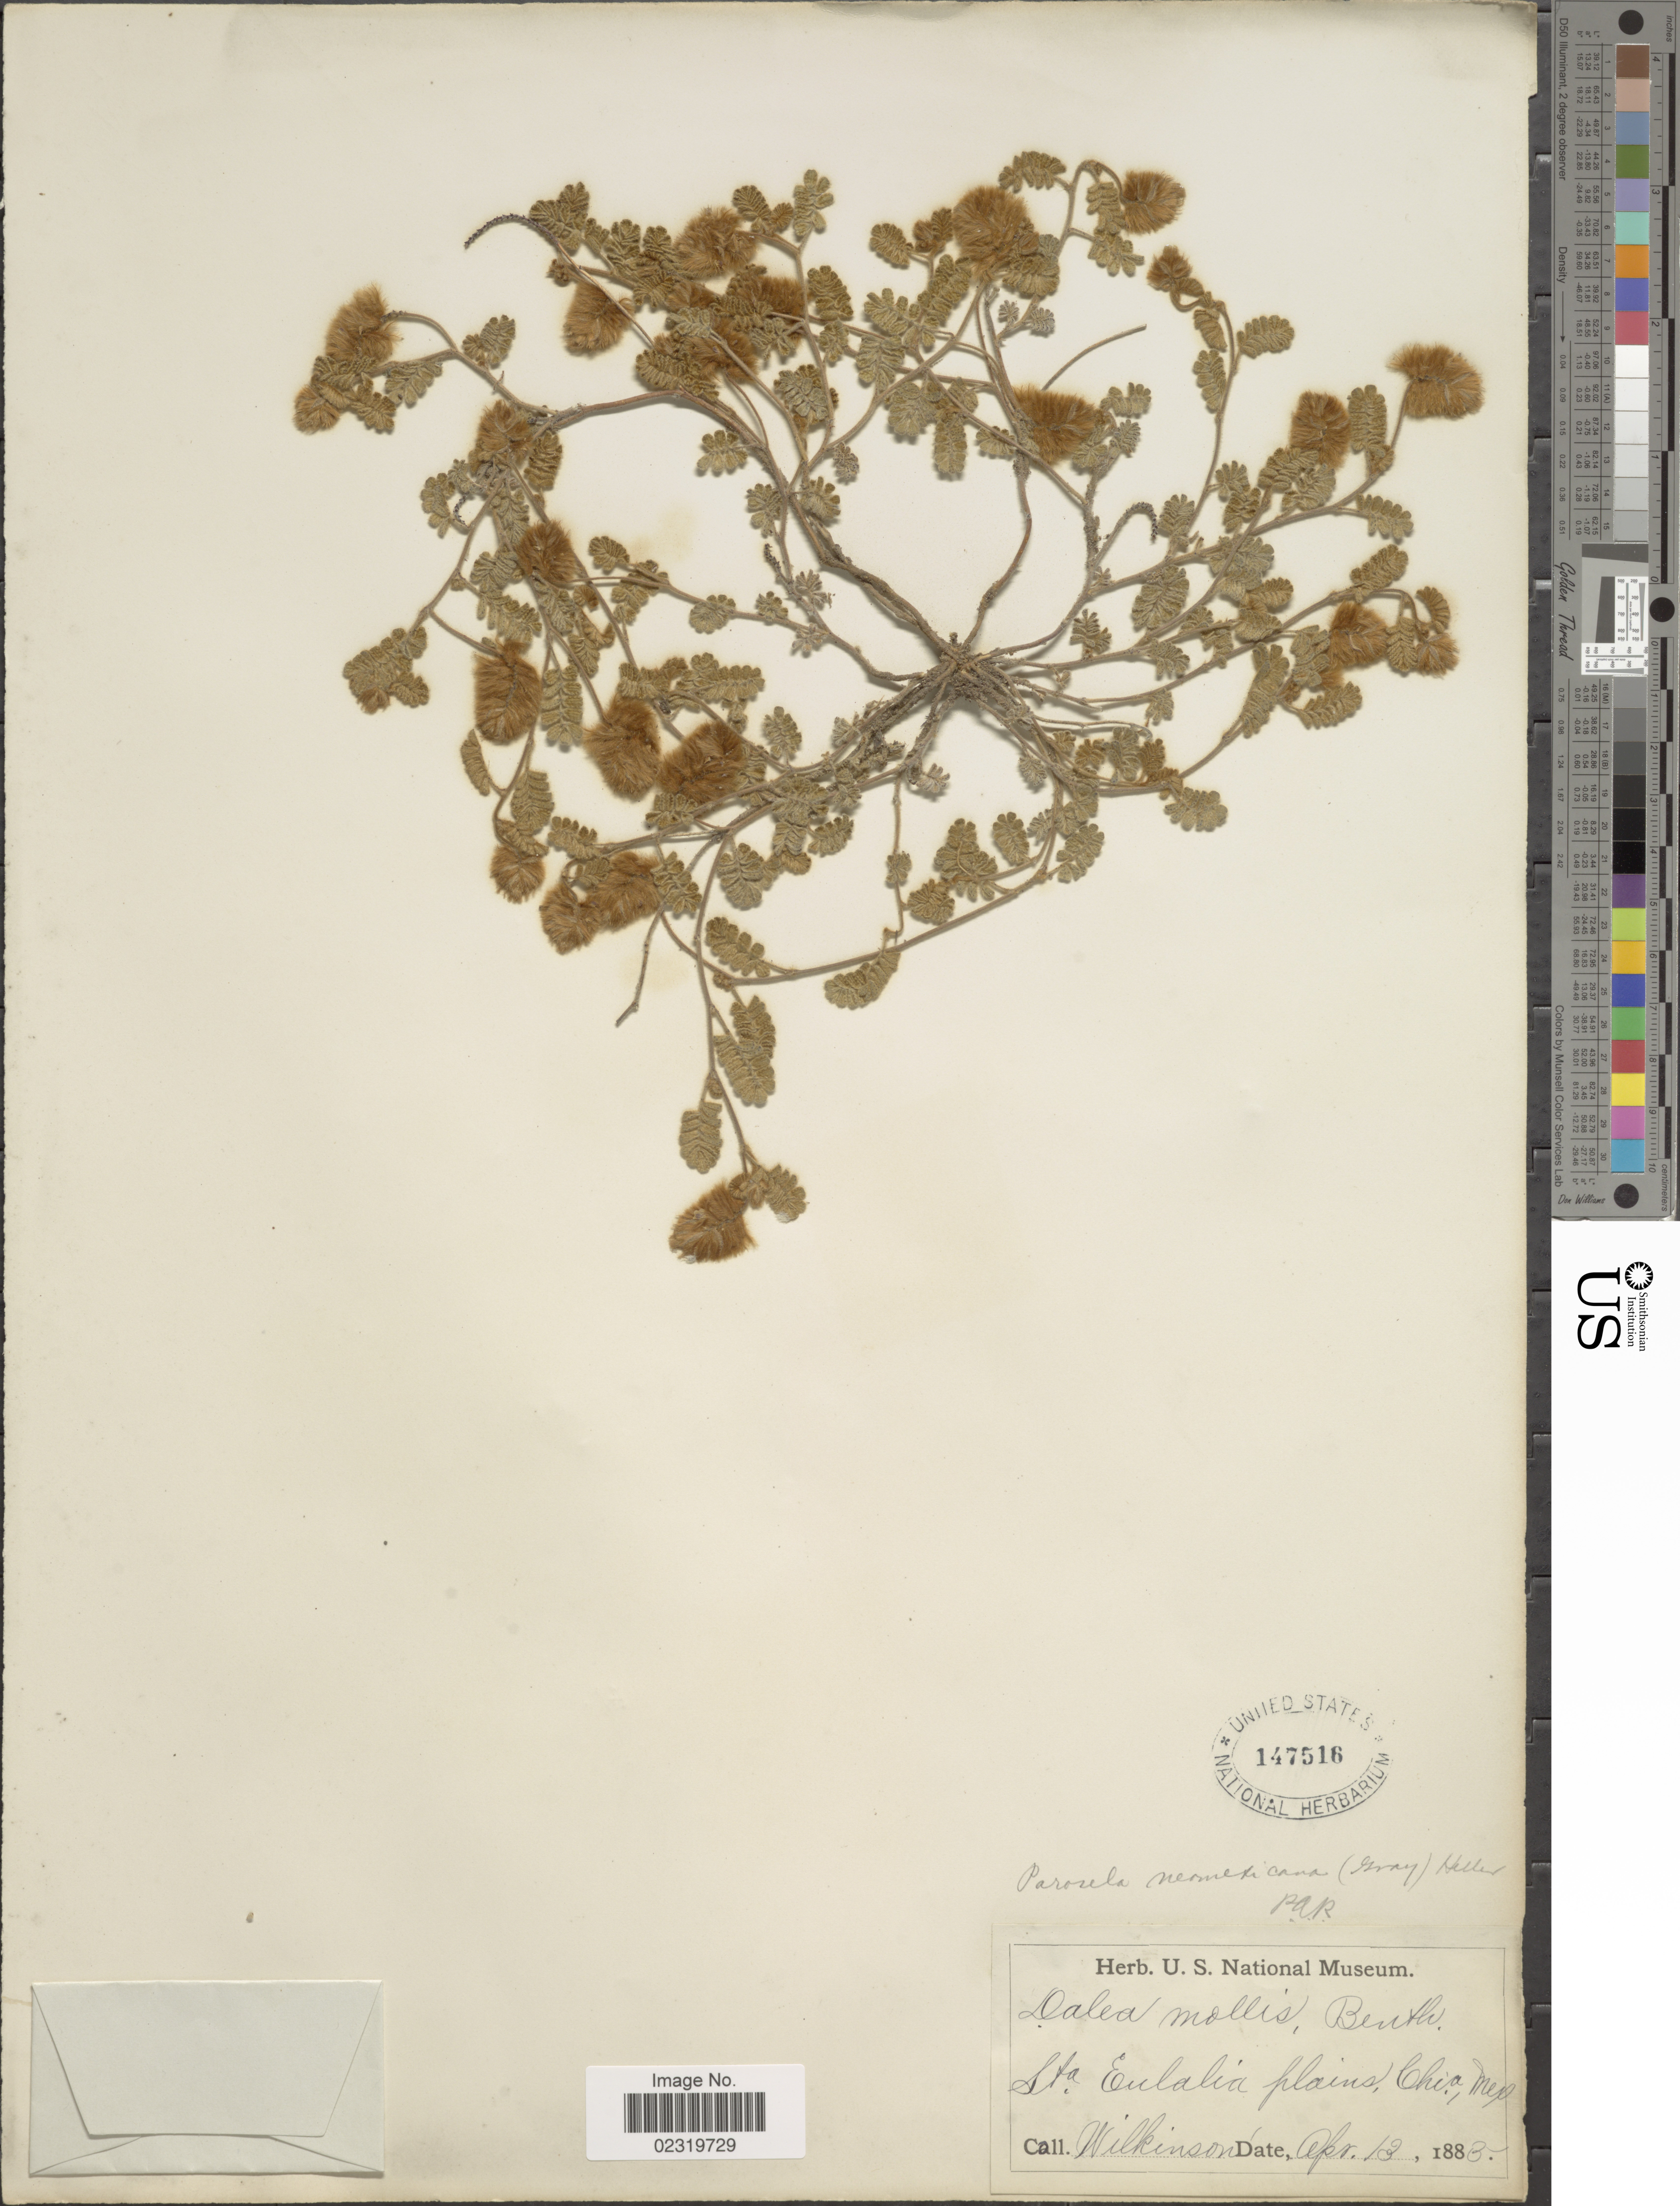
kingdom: Plantae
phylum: Tracheophyta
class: Magnoliopsida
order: Fabales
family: Fabaceae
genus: Dalea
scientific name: Dalea neomexicana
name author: (A. Gray) Cory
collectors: Wilkinson, --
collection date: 1885-04-13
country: Mexico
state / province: Chiapas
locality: Sta. Eulalia plains, Chia., Mex.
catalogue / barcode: US 147516